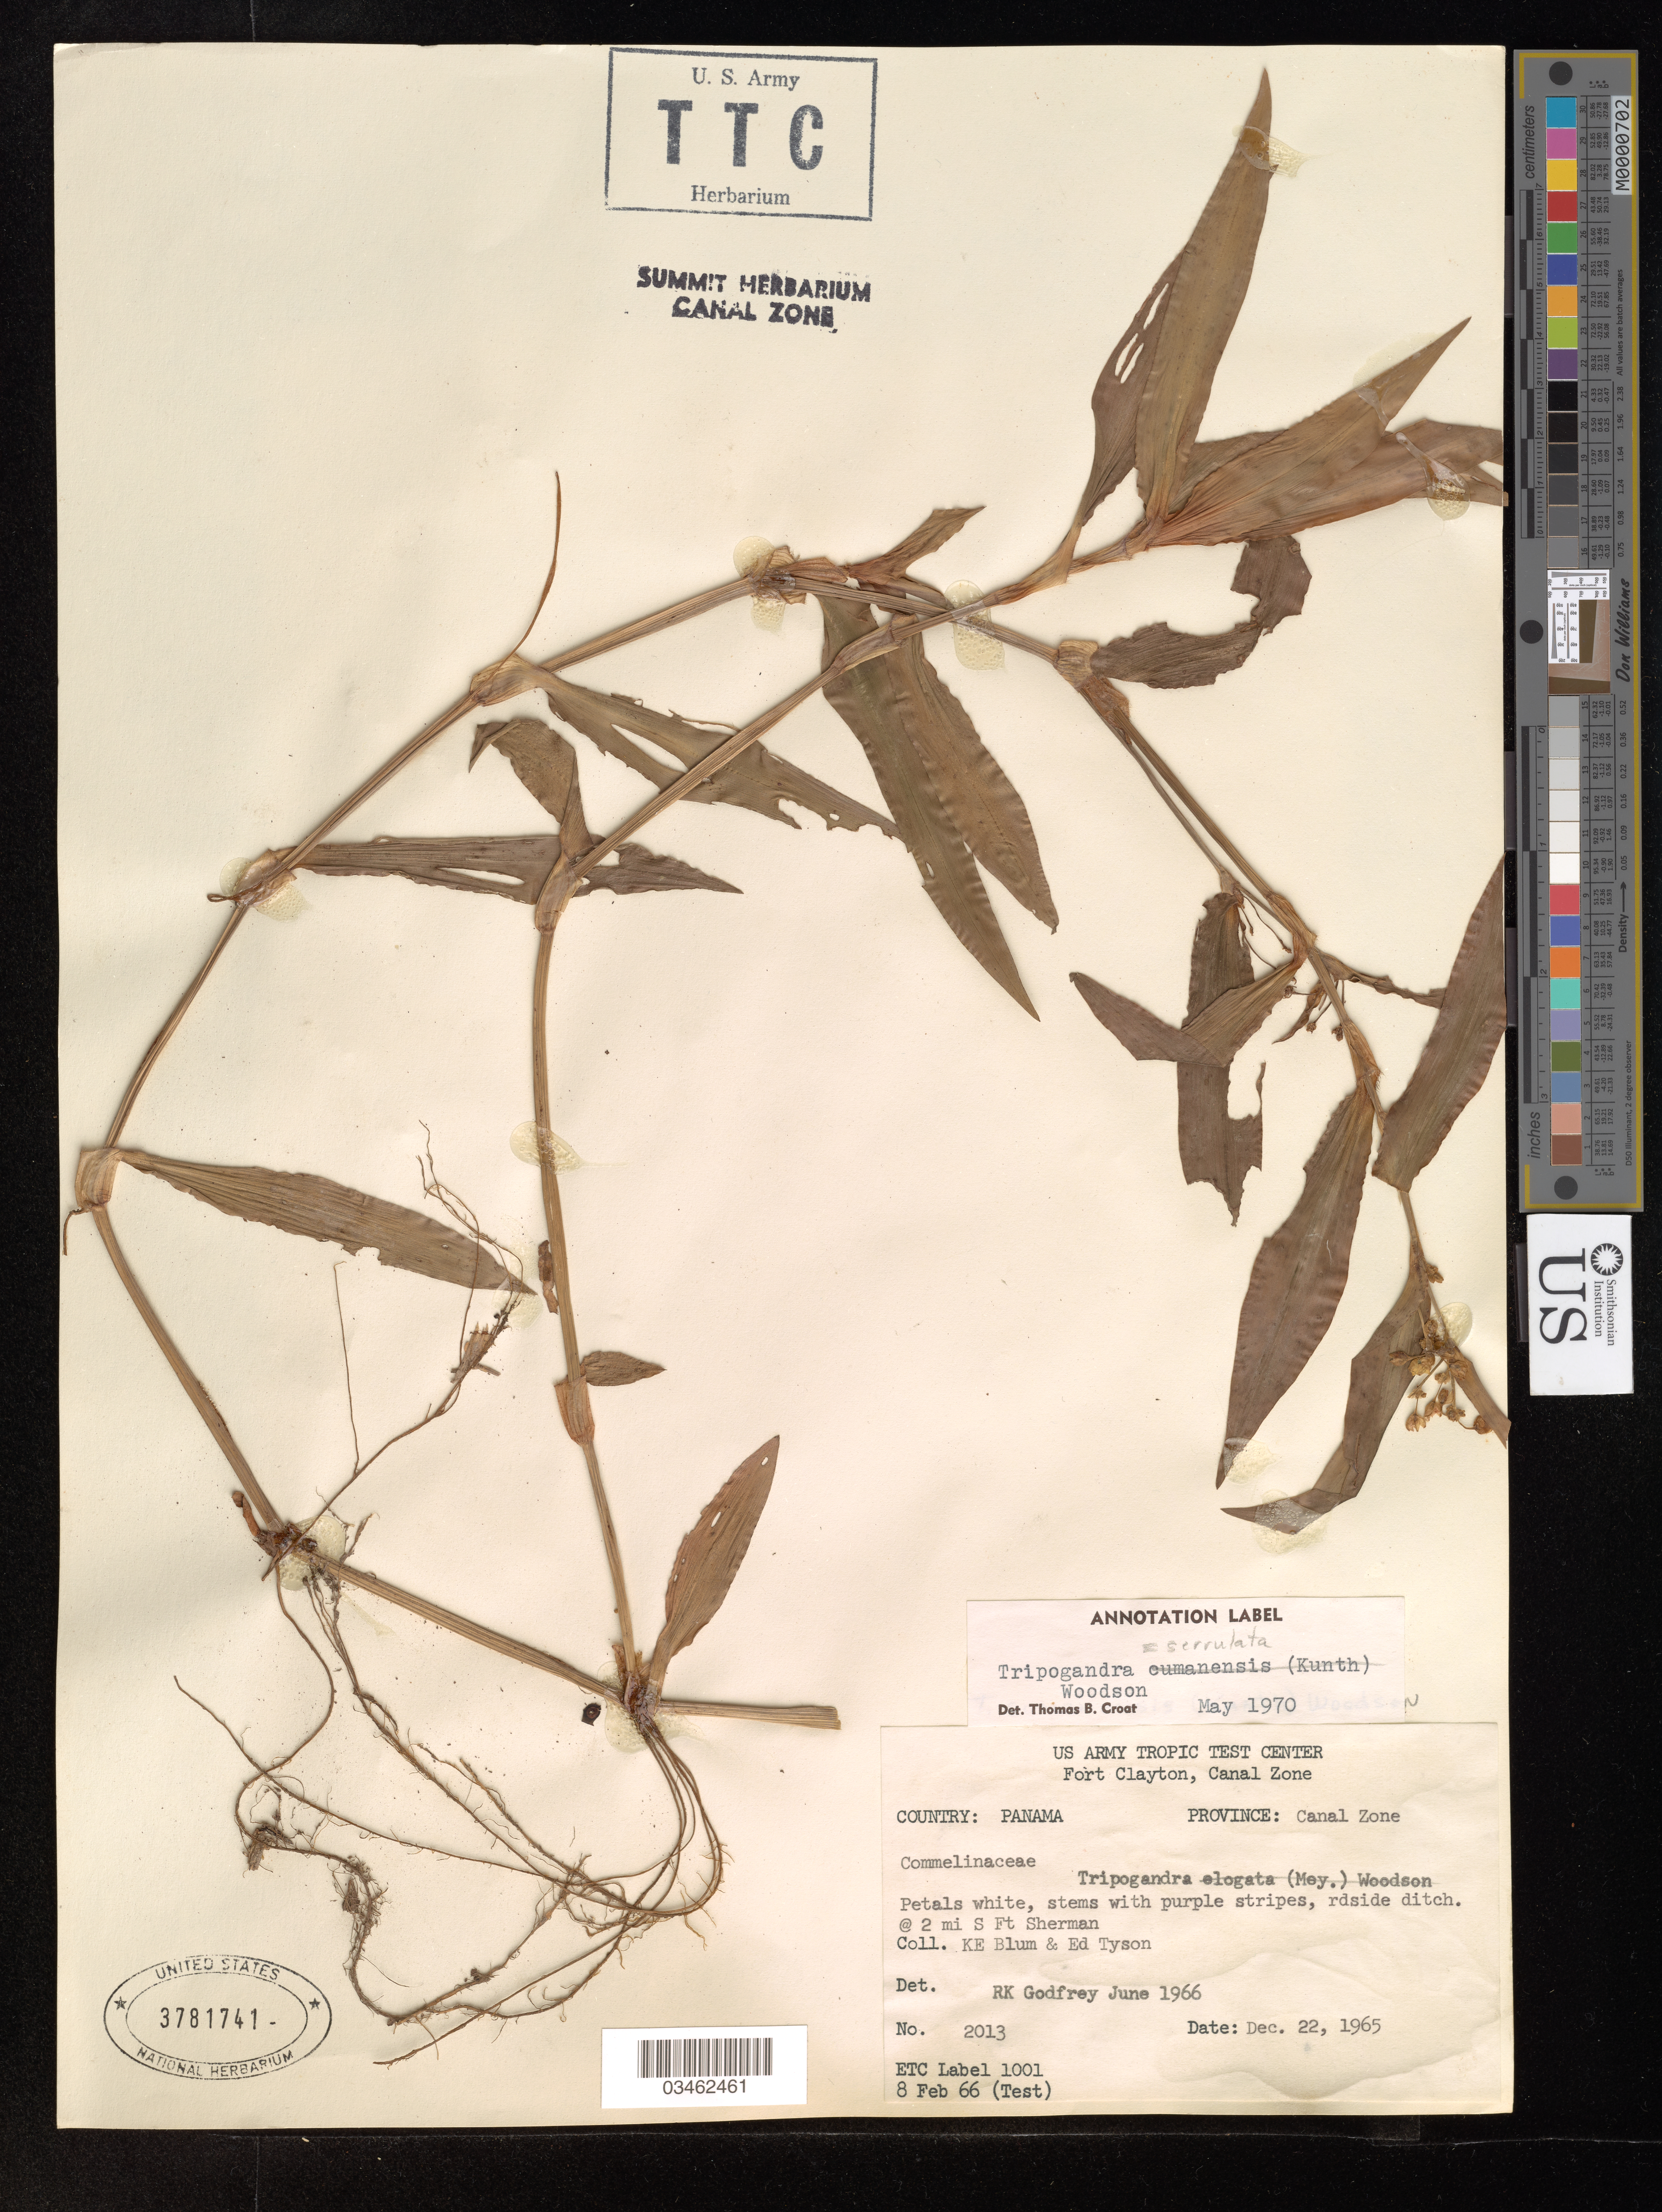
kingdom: Plantae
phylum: Tracheophyta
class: Liliopsida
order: Commelinales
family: Commelinaceae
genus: Tripogandra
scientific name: Tripogandra serrulata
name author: (Vahl) Handlos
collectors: K. E. Blum & E. Tyson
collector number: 2013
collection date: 1965-12-22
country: Panama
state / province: Panamá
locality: Province: Canal Zone. 2 mi S Ft Sherman.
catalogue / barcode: US 3781741